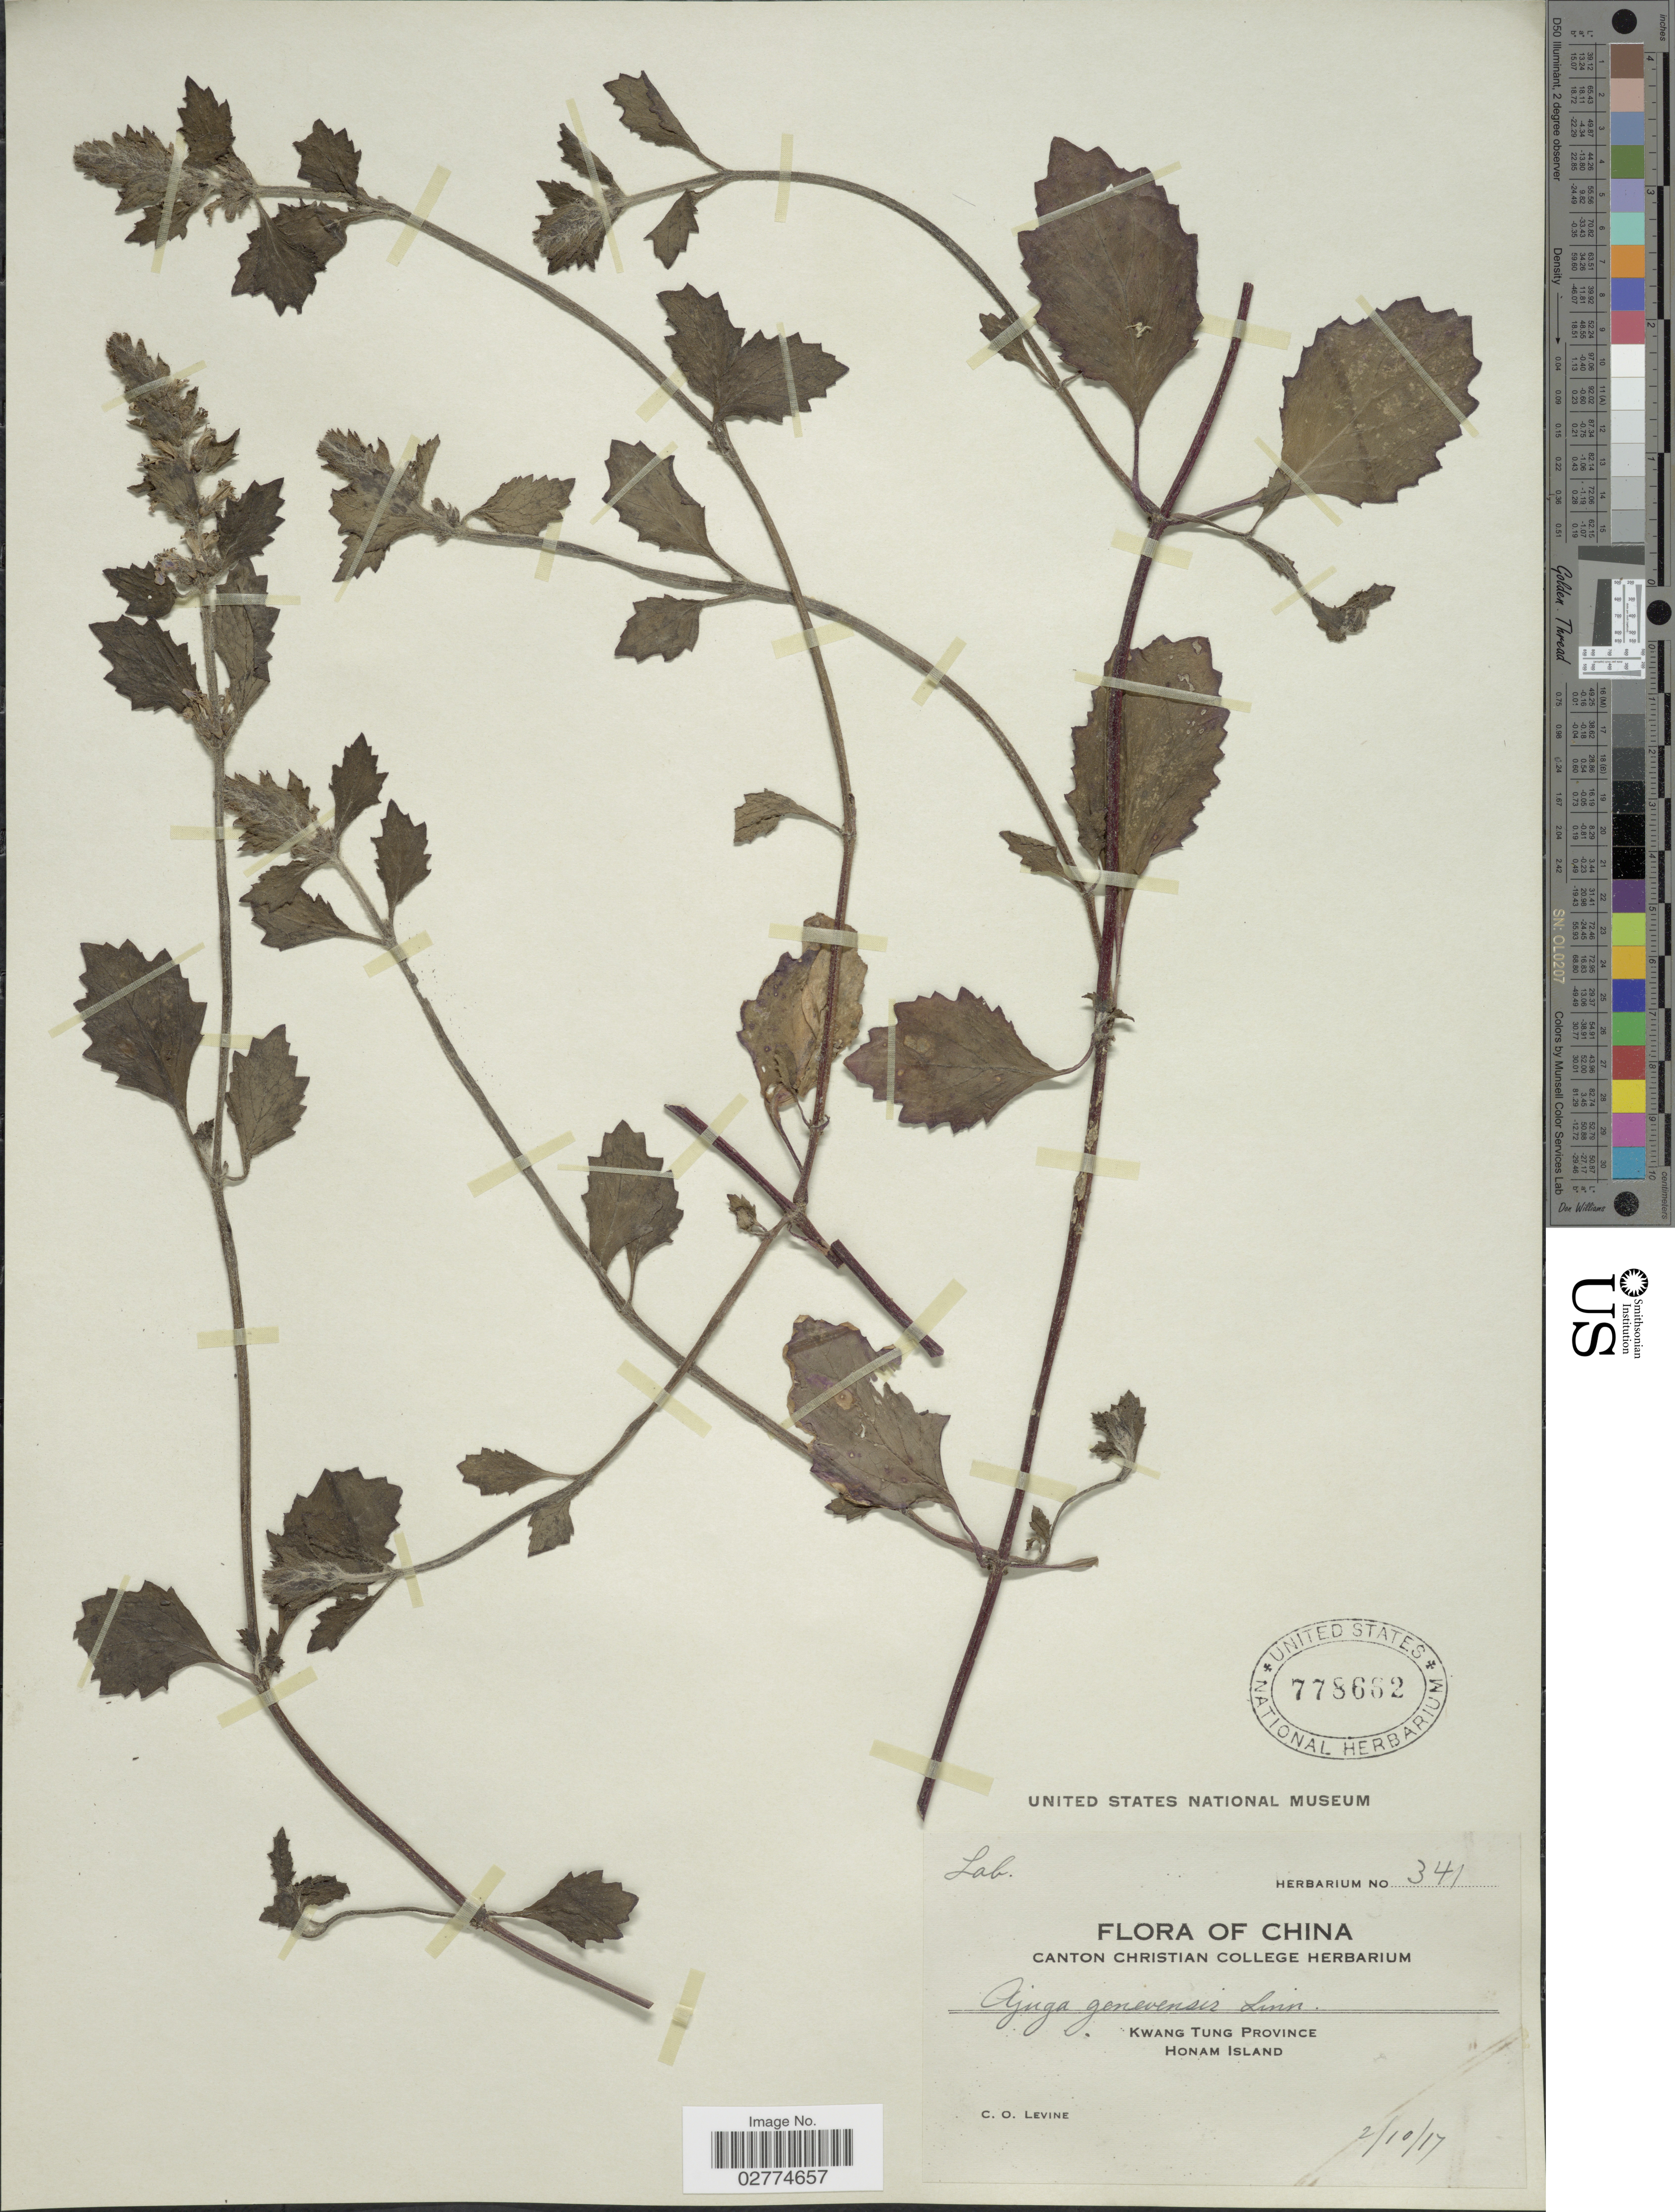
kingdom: Plantae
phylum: Tracheophyta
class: Magnoliopsida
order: Lamiales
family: Lamiaceae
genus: Ajuga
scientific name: Ajuga genevensis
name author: L.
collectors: C. O. Levine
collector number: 341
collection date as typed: Transcribed d/m/y: 2/10/17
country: China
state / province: Guangdong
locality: Kwang Tung Province, Honam Island.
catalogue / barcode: US 778662